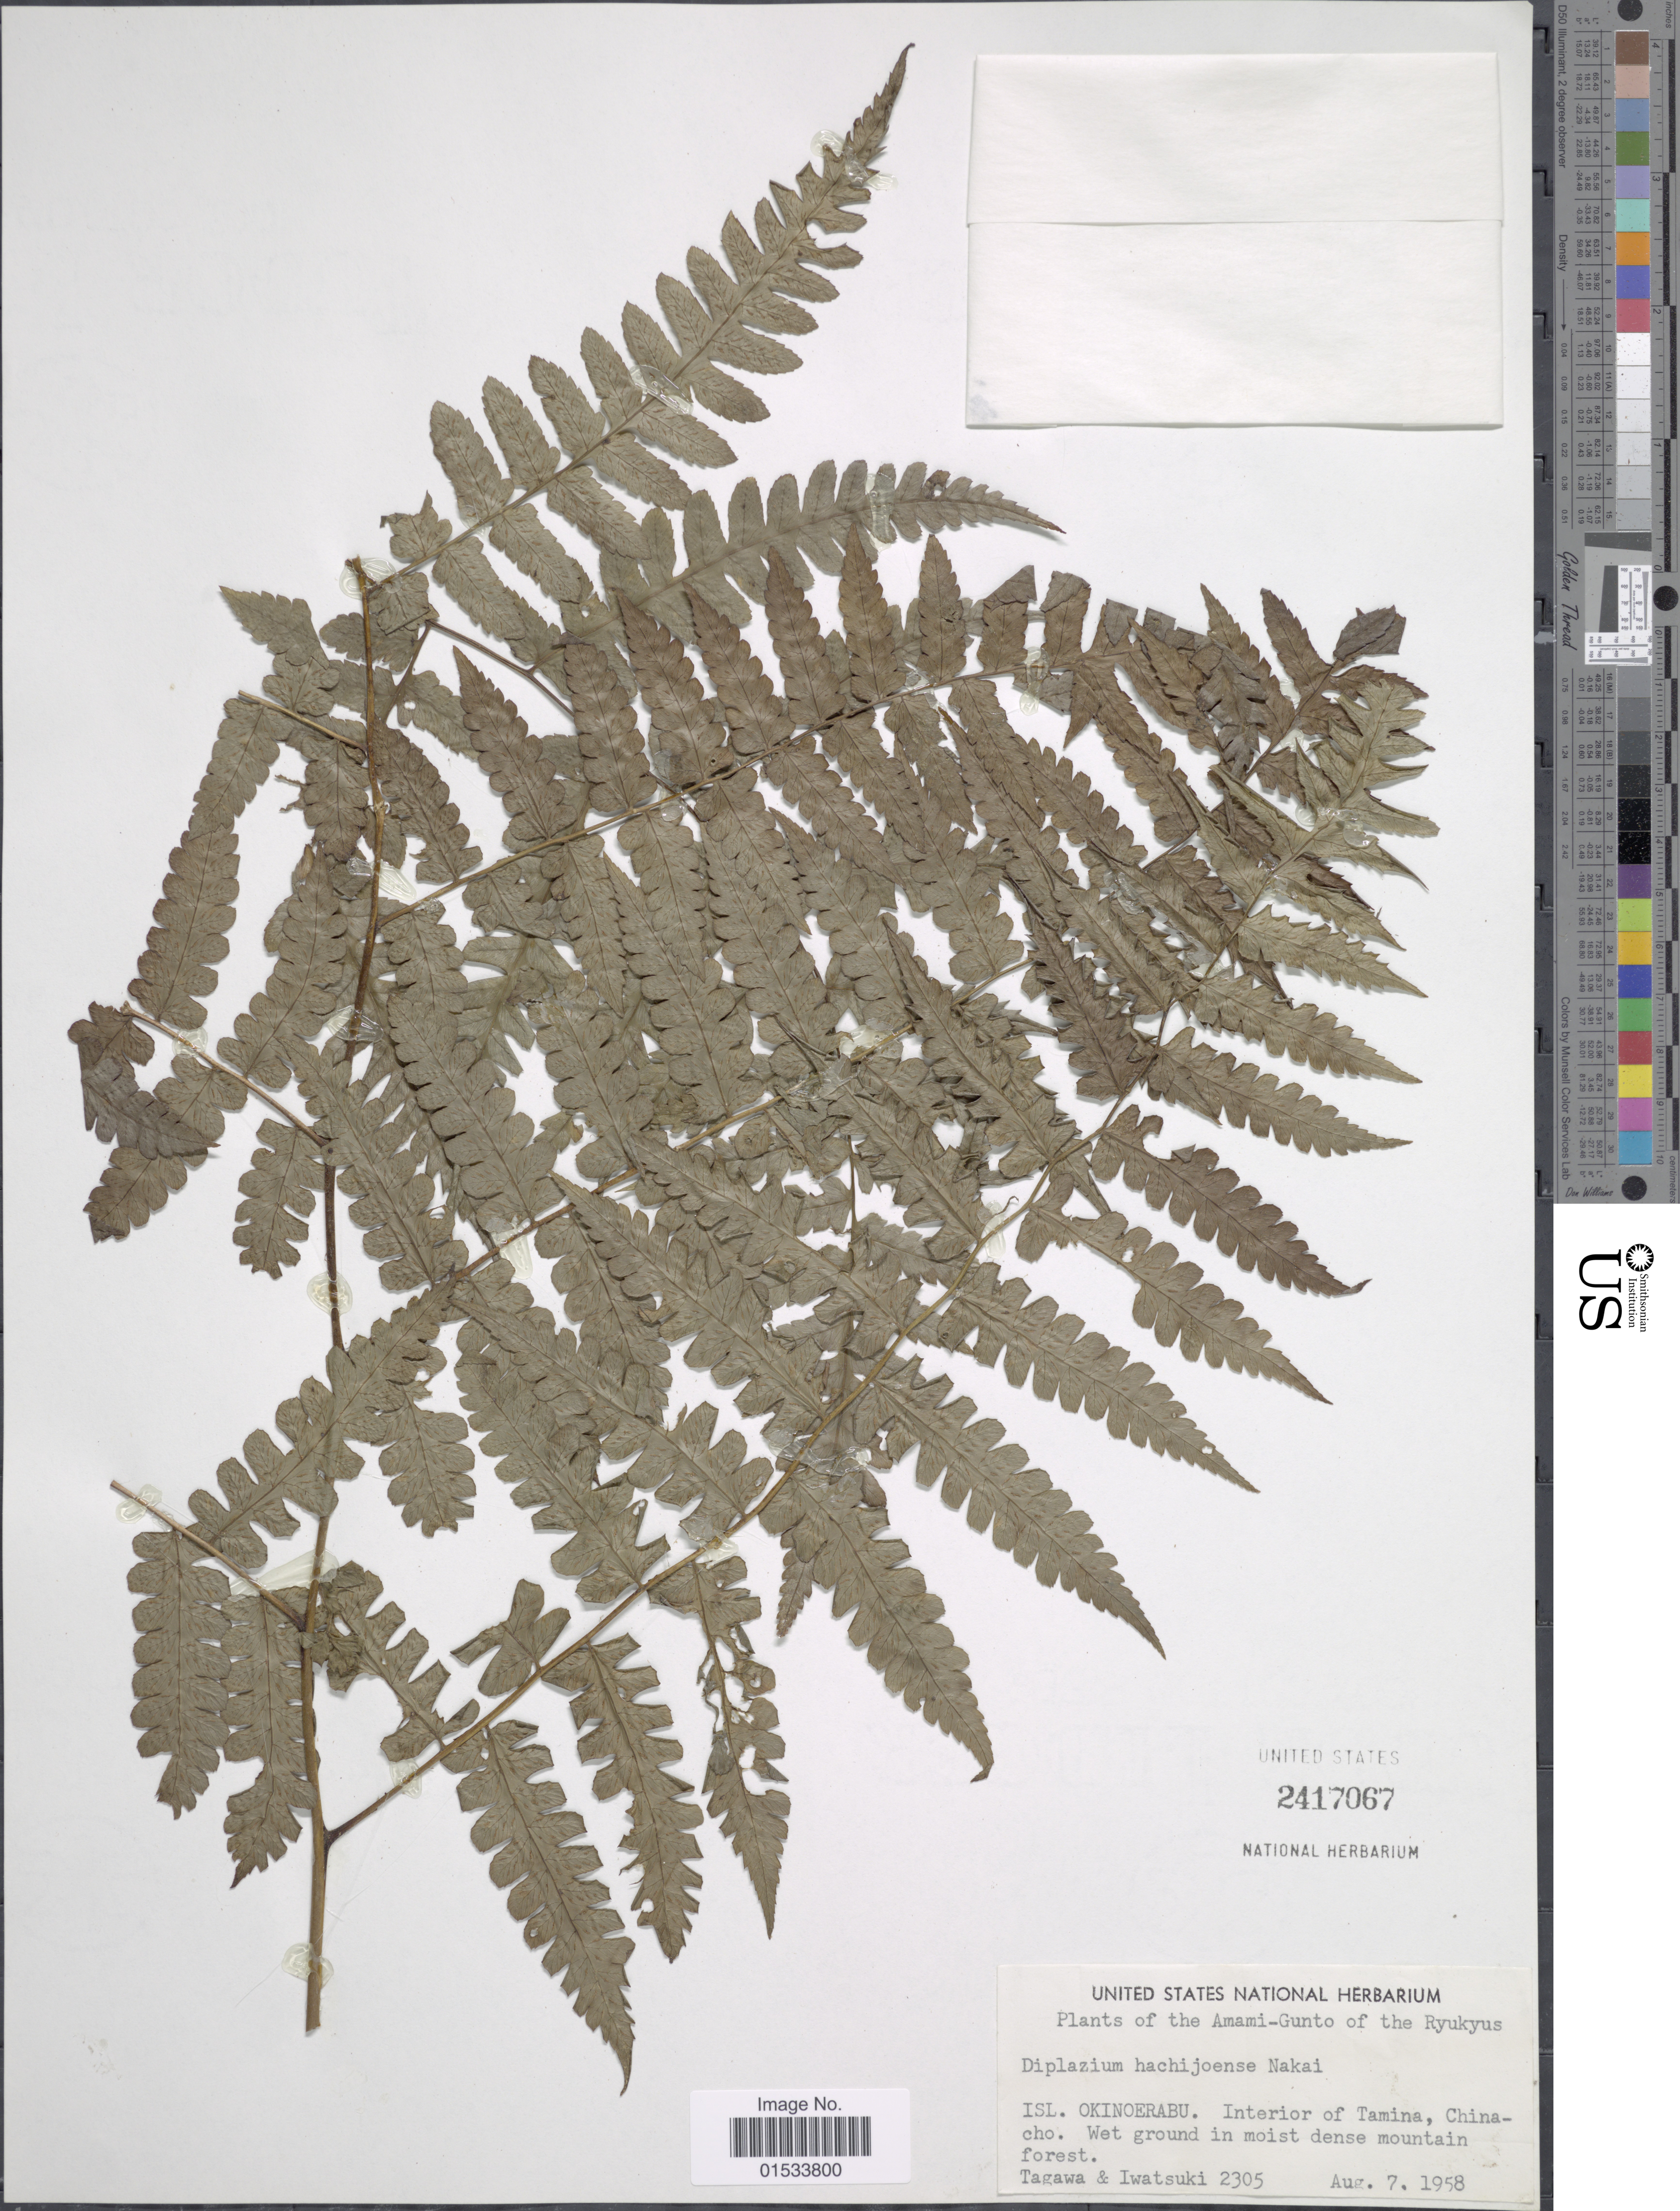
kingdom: Plantae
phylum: Tracheophyta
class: Polypodiopsida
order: Polypodiales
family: Athyriaceae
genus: Diplazium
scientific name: Diplazium hachijoense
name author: Nakai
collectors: A. Tagawa & Iwatsuki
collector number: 2305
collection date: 1958-08-07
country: Japan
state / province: Okinawa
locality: Amami- Gunto of the Ryukyus, Isl. Okinoerabu, interior of Tamina. China- cho.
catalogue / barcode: US 2417067